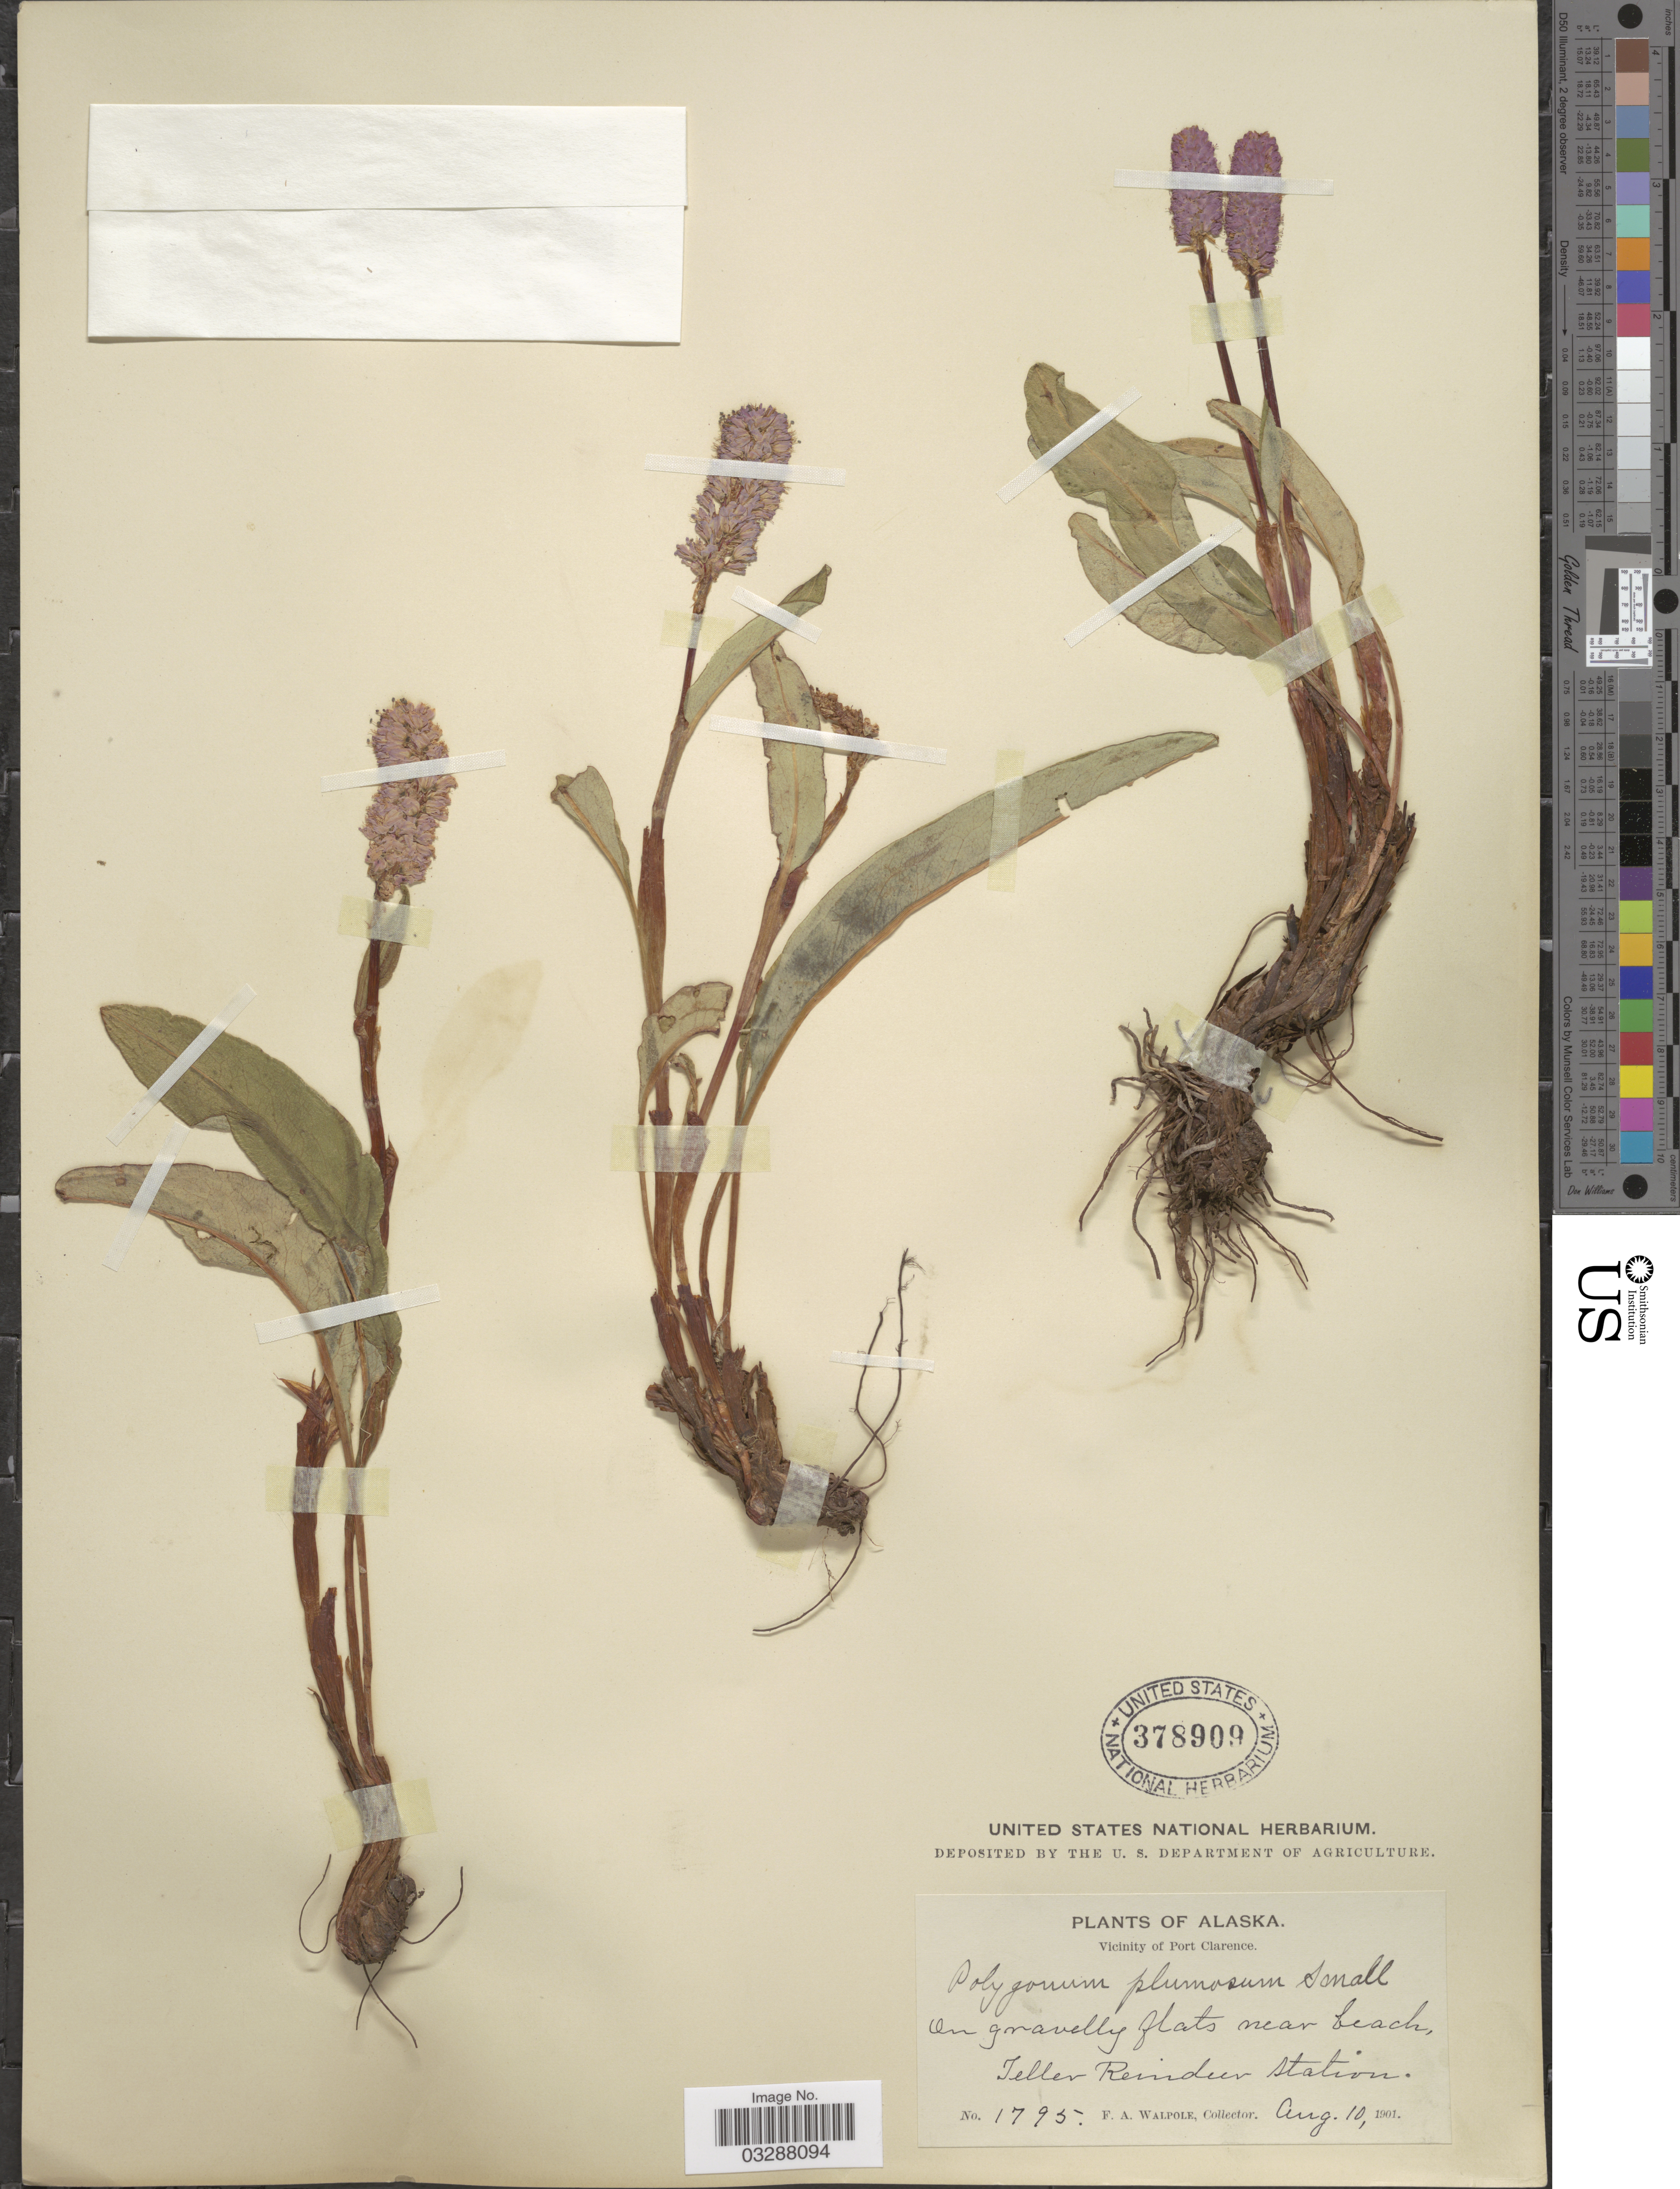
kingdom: Plantae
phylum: Tracheophyta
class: Magnoliopsida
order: Caryophyllales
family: Polygonaceae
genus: Bistorta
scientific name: Bistorta plumosa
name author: (Small) Greene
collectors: F. Walpole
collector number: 1795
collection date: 1901-08-10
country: United States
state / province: Alaska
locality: Vicinity of Port Clarence. On gravelly flats near beach, Teller Reindeer Station.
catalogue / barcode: US 378909